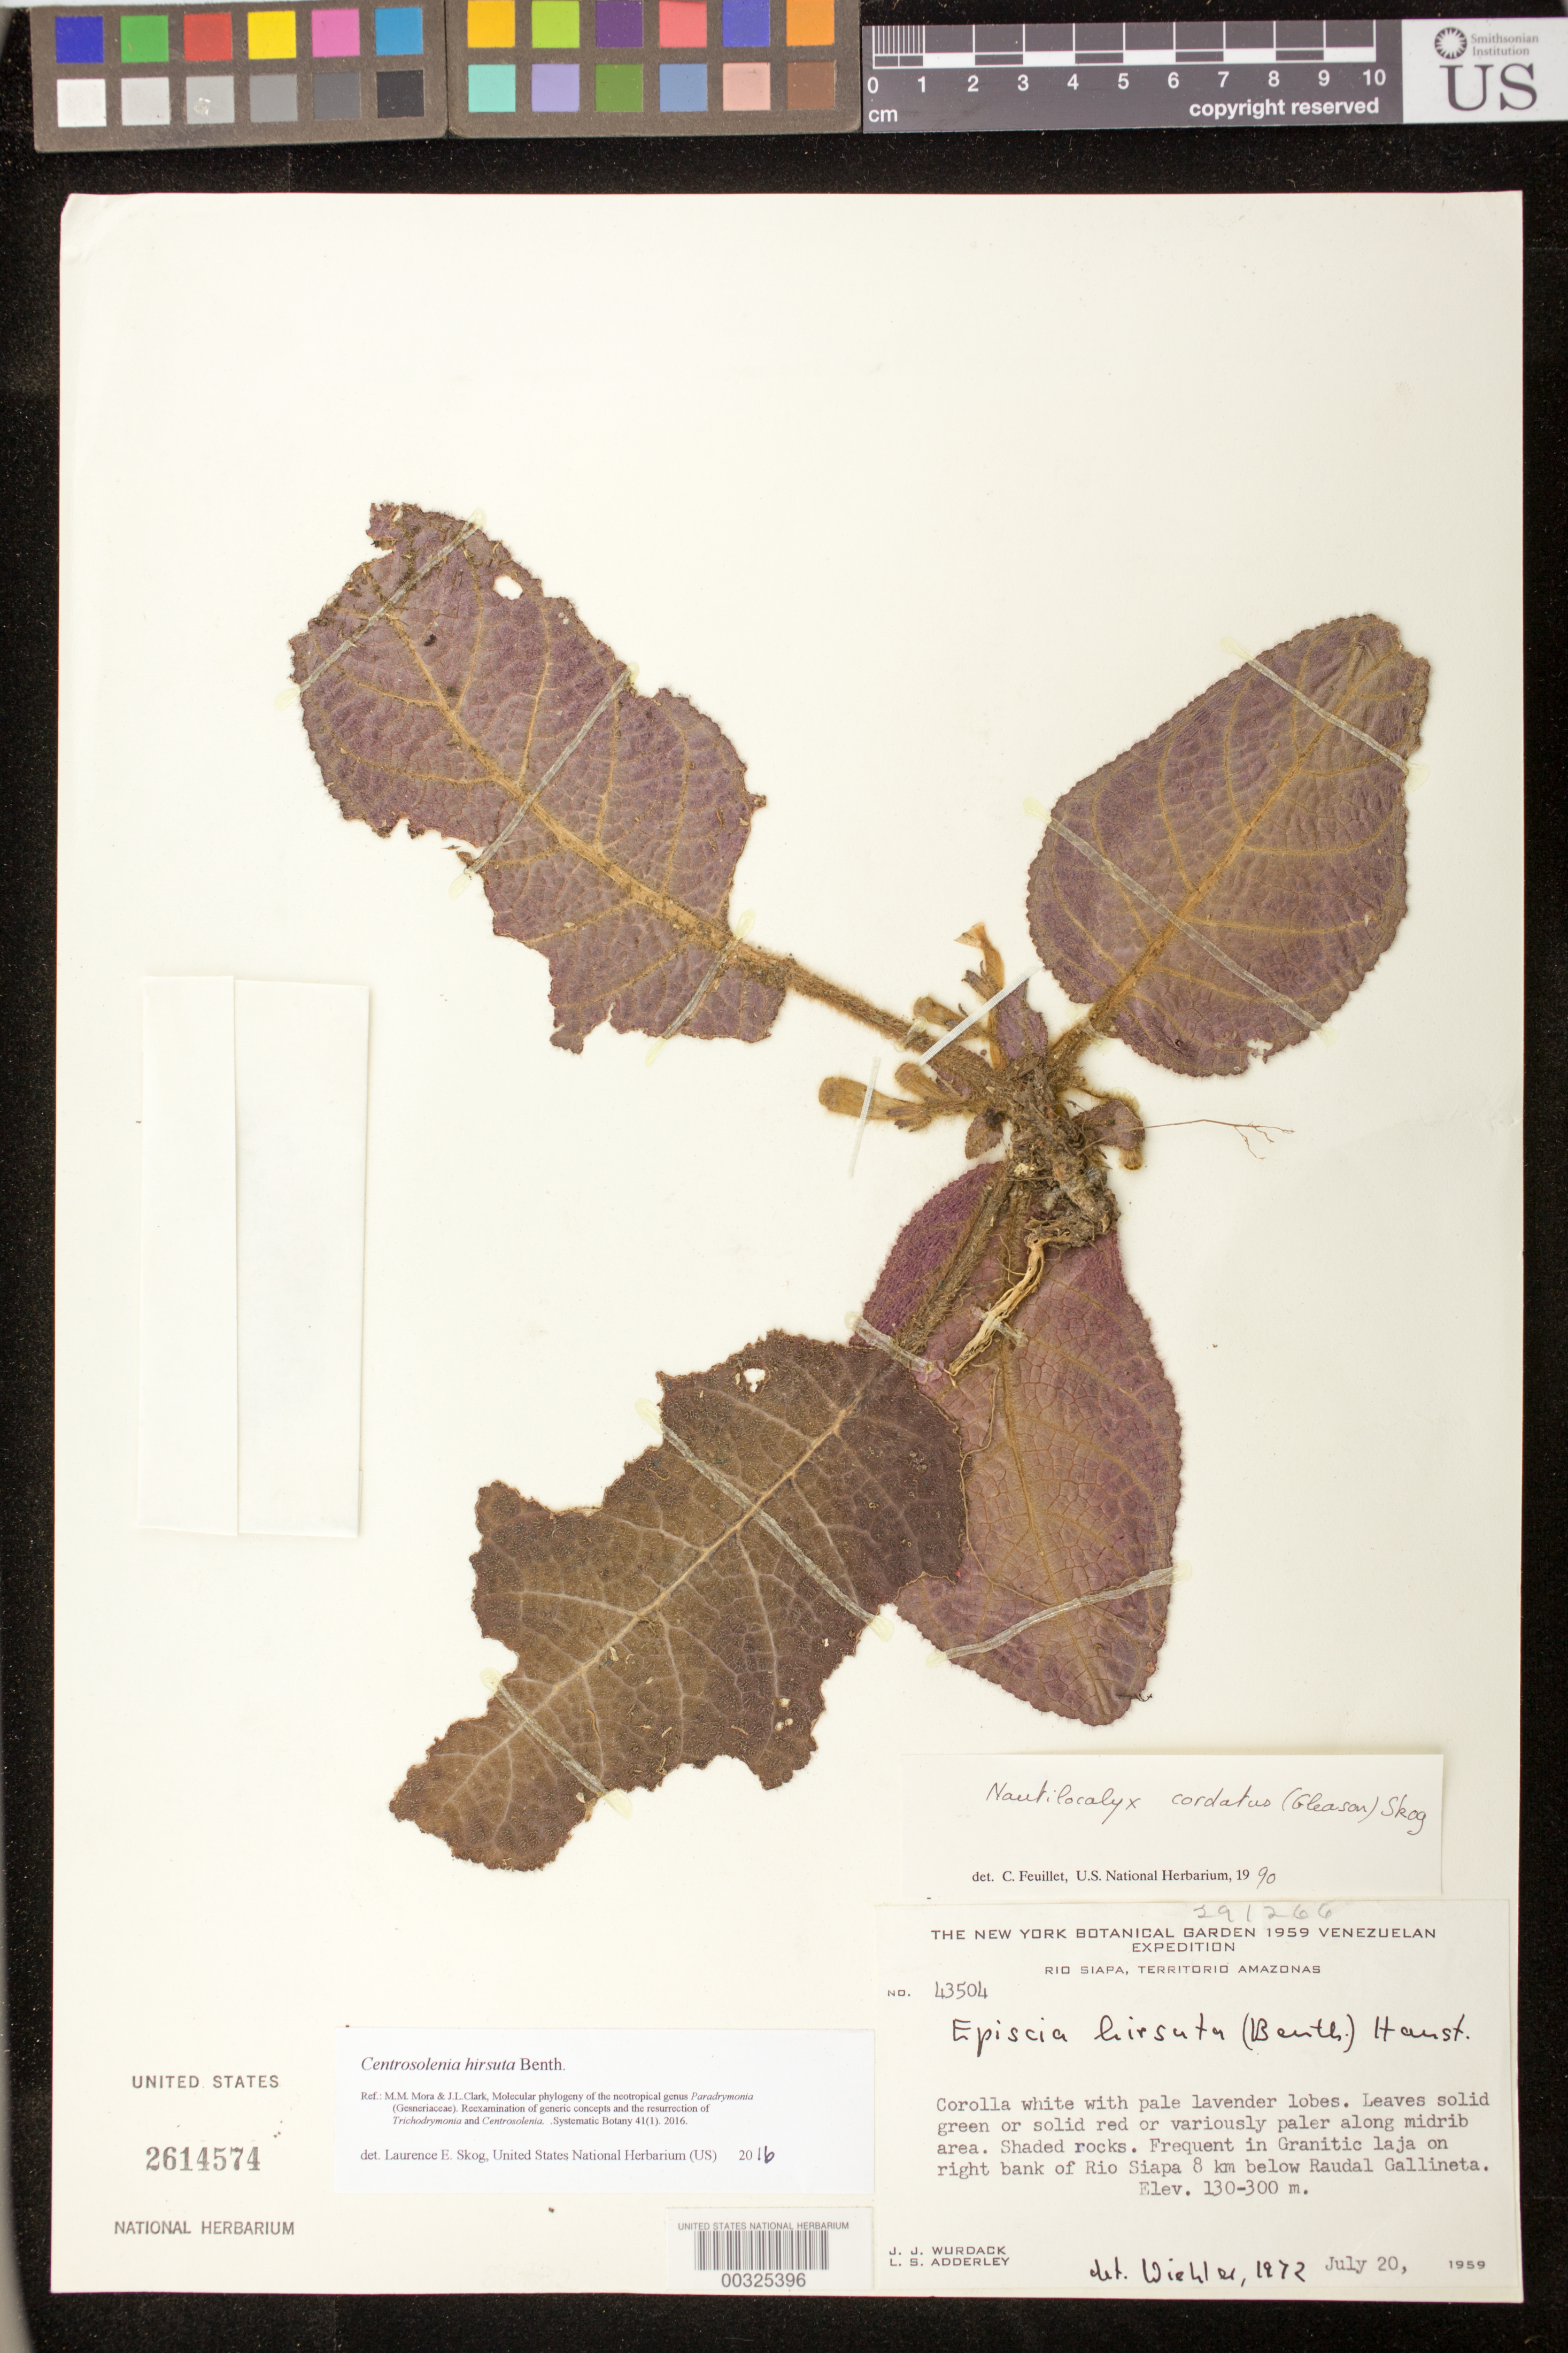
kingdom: Plantae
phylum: Tracheophyta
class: Magnoliopsida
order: Lamiales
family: Gesneriaceae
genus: Centrosolenia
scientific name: Centrosolenia hirsuta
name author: Benth.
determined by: Skog, Laurence E.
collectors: J. J. Wurdack & L. S. Adderley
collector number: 43504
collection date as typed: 20 Jul 1959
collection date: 1959-07-20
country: Venezuela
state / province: Amazonas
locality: On right bank of Rio Siapa 8 km below Raudal Gallineta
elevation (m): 130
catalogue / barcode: US 2614574